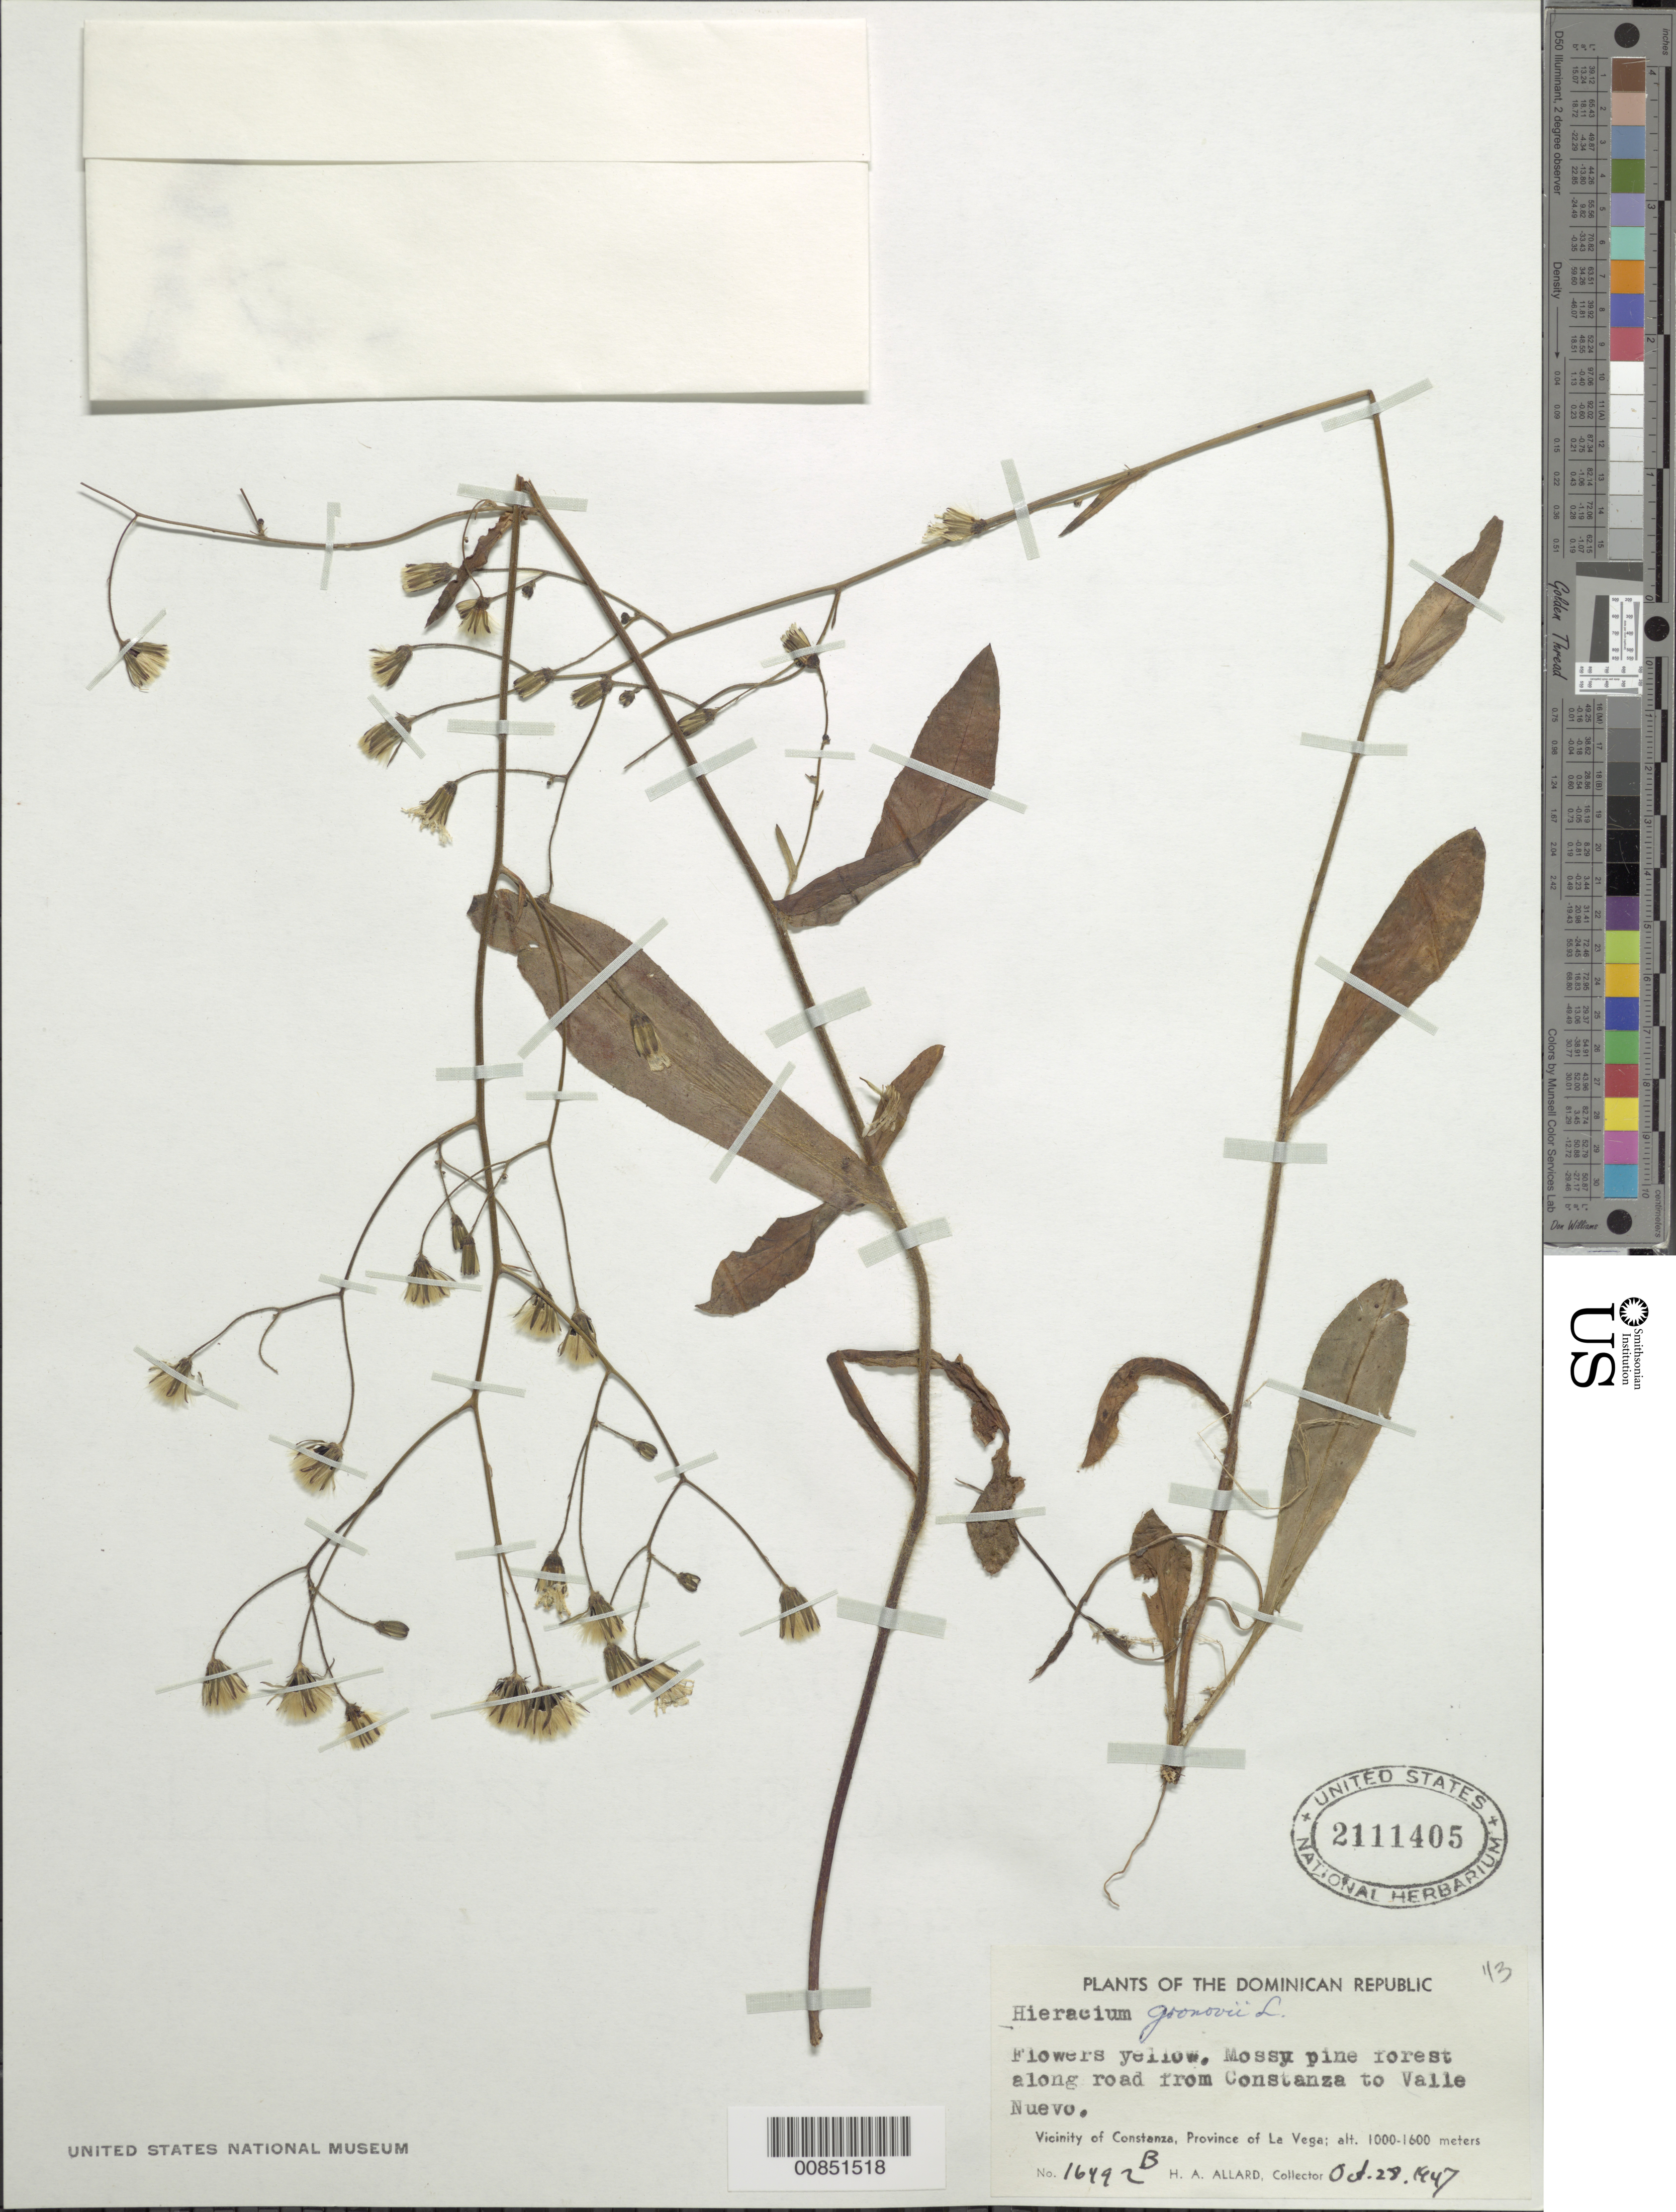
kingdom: Plantae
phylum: Tracheophyta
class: Magnoliopsida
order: Asterales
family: Asteraceae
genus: Hieracium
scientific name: Hieracium gronovii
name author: L.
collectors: H. A. Allard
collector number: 16492B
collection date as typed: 28 Oct 1947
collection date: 1947-10-28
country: Dominican Republic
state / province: La Vega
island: Hispaniola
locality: Vicinity of Constanza, along road from Constanza to Valle Nuevo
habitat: Mossy pine forest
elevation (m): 1000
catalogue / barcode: US 2111405